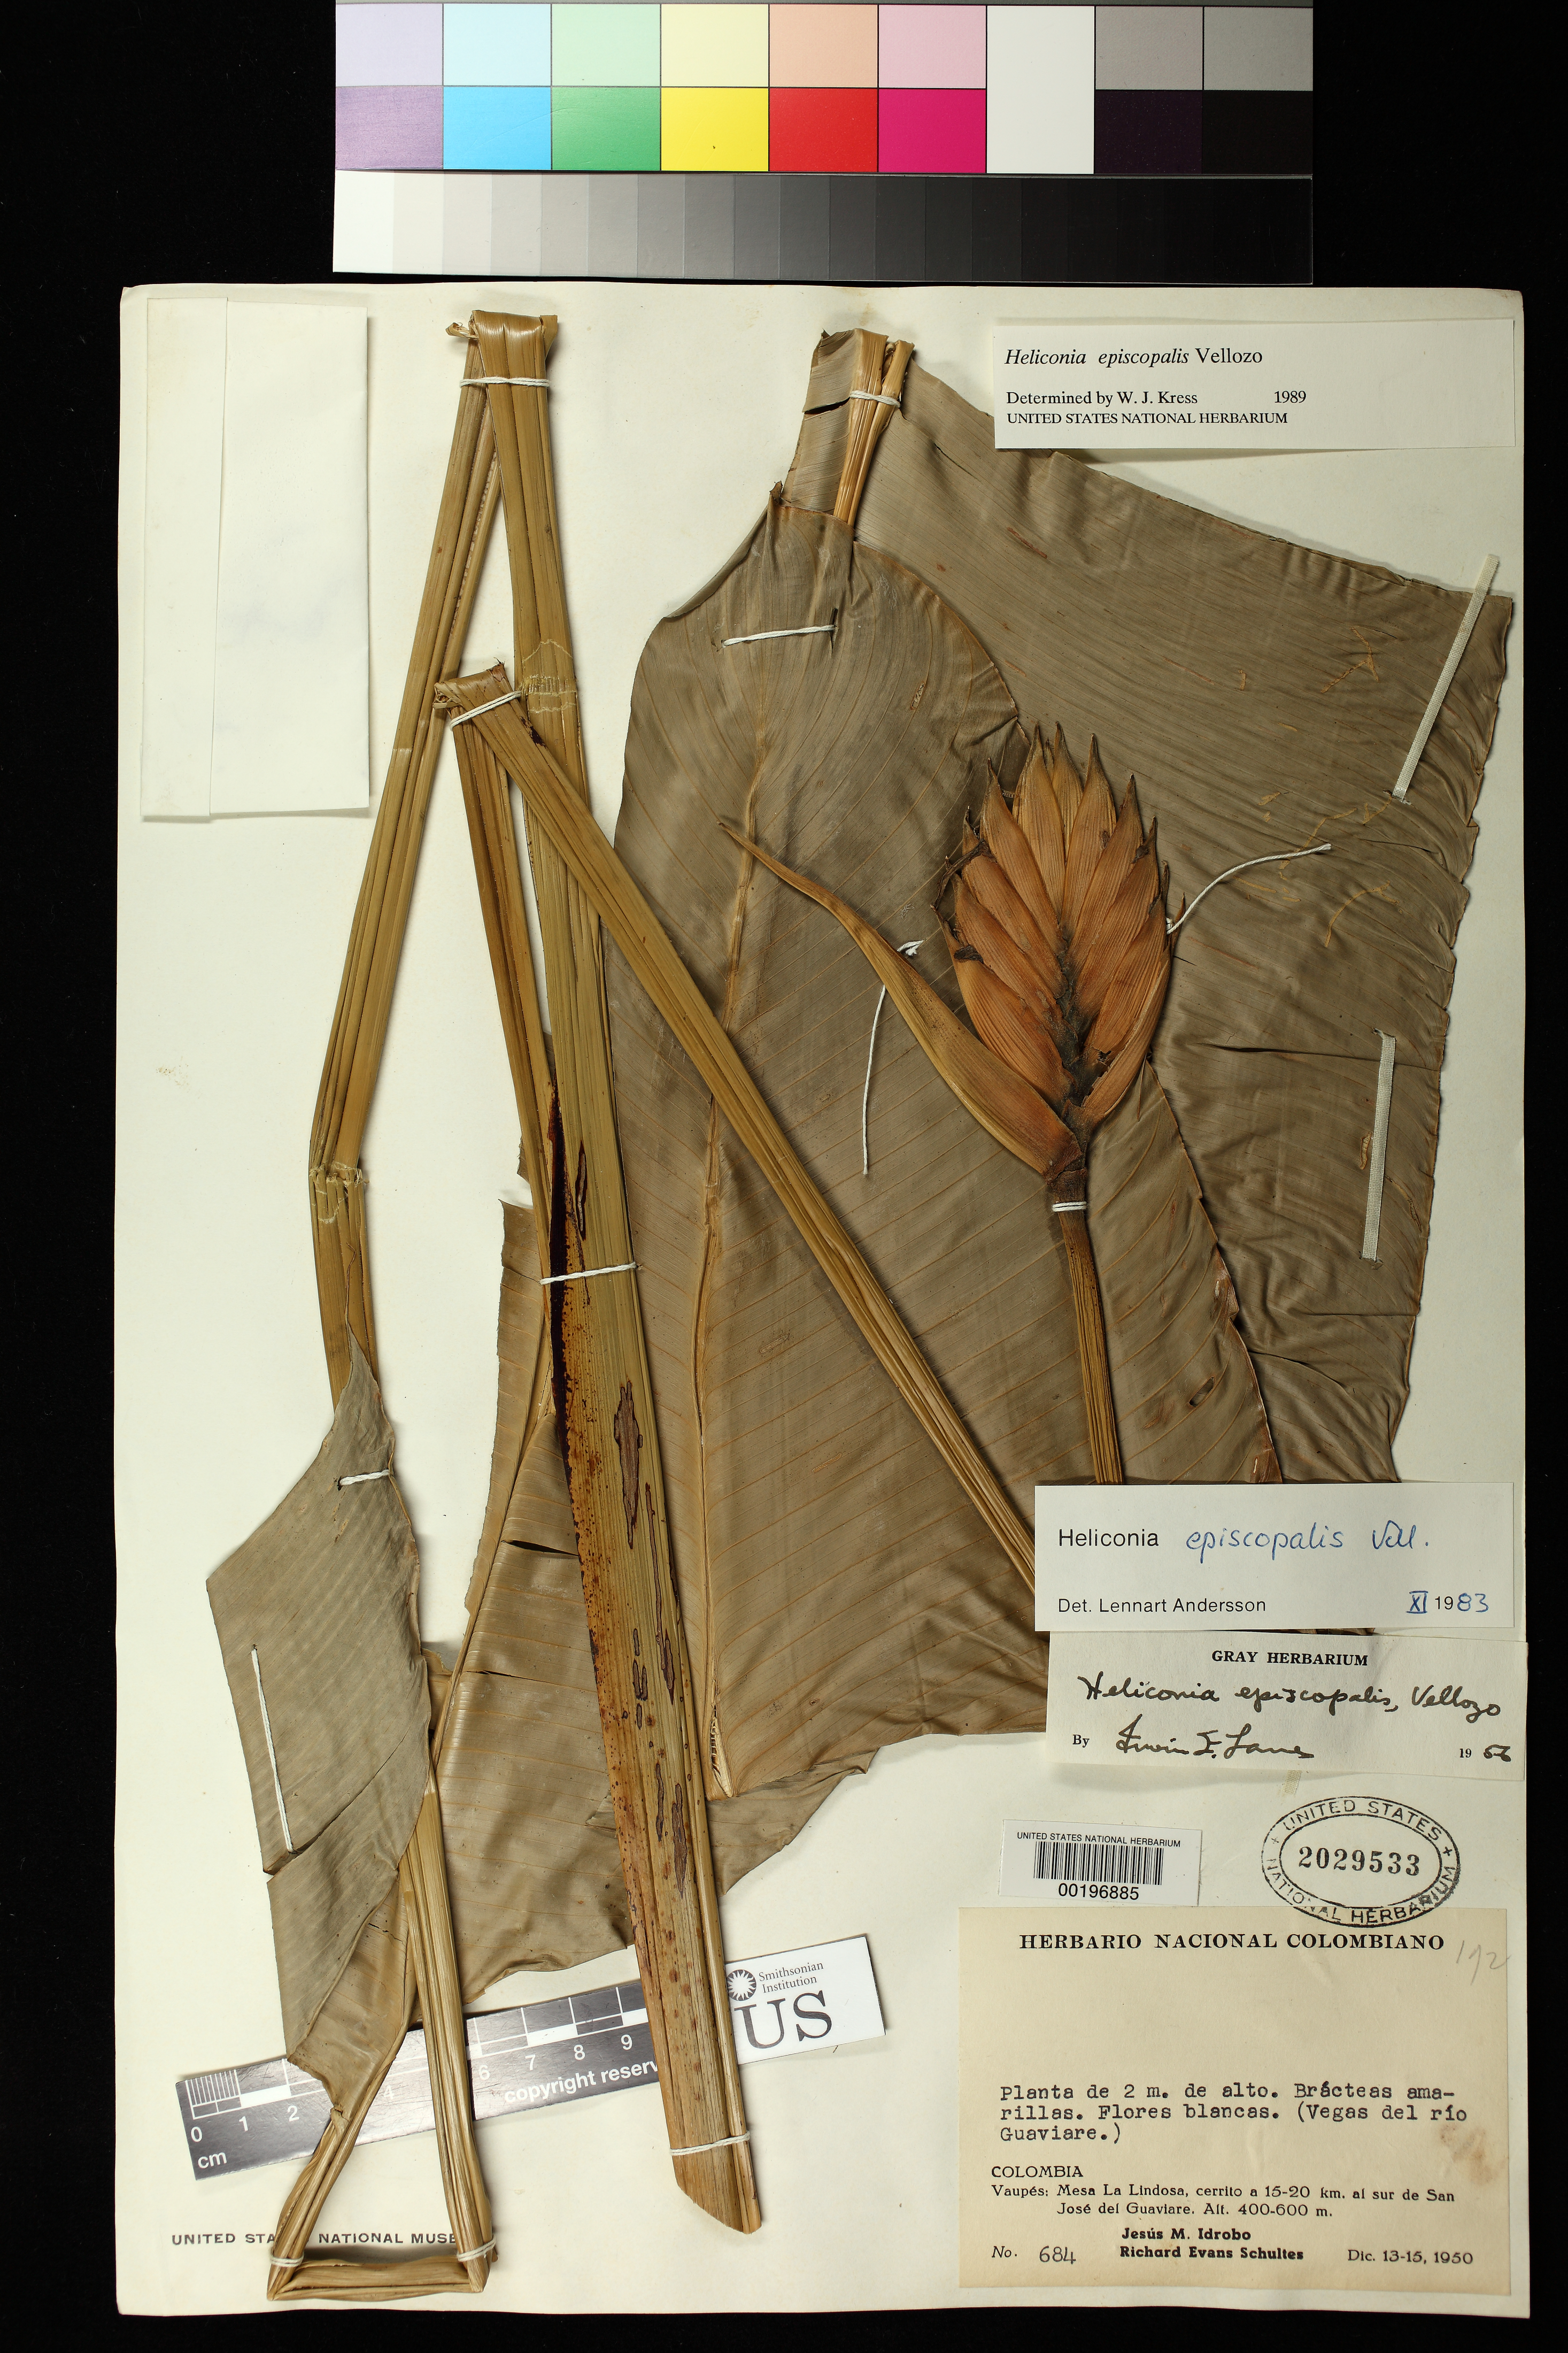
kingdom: Plantae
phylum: Tracheophyta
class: Liliopsida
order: Zingiberales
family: Heliconiaceae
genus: Heliconia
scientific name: Heliconia episcopalis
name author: Vell.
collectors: J. M. Idrobo & R. E. Schultes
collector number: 684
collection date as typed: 13 Dec 1950 to 15 Dec 1950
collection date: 1950-12-13/1950-12-15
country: Colombia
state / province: Vaupés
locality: Mesa La Lindosa, Cerrito a 15-20 km al Sur de San Jose del Guaviare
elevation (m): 400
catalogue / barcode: US 2029533